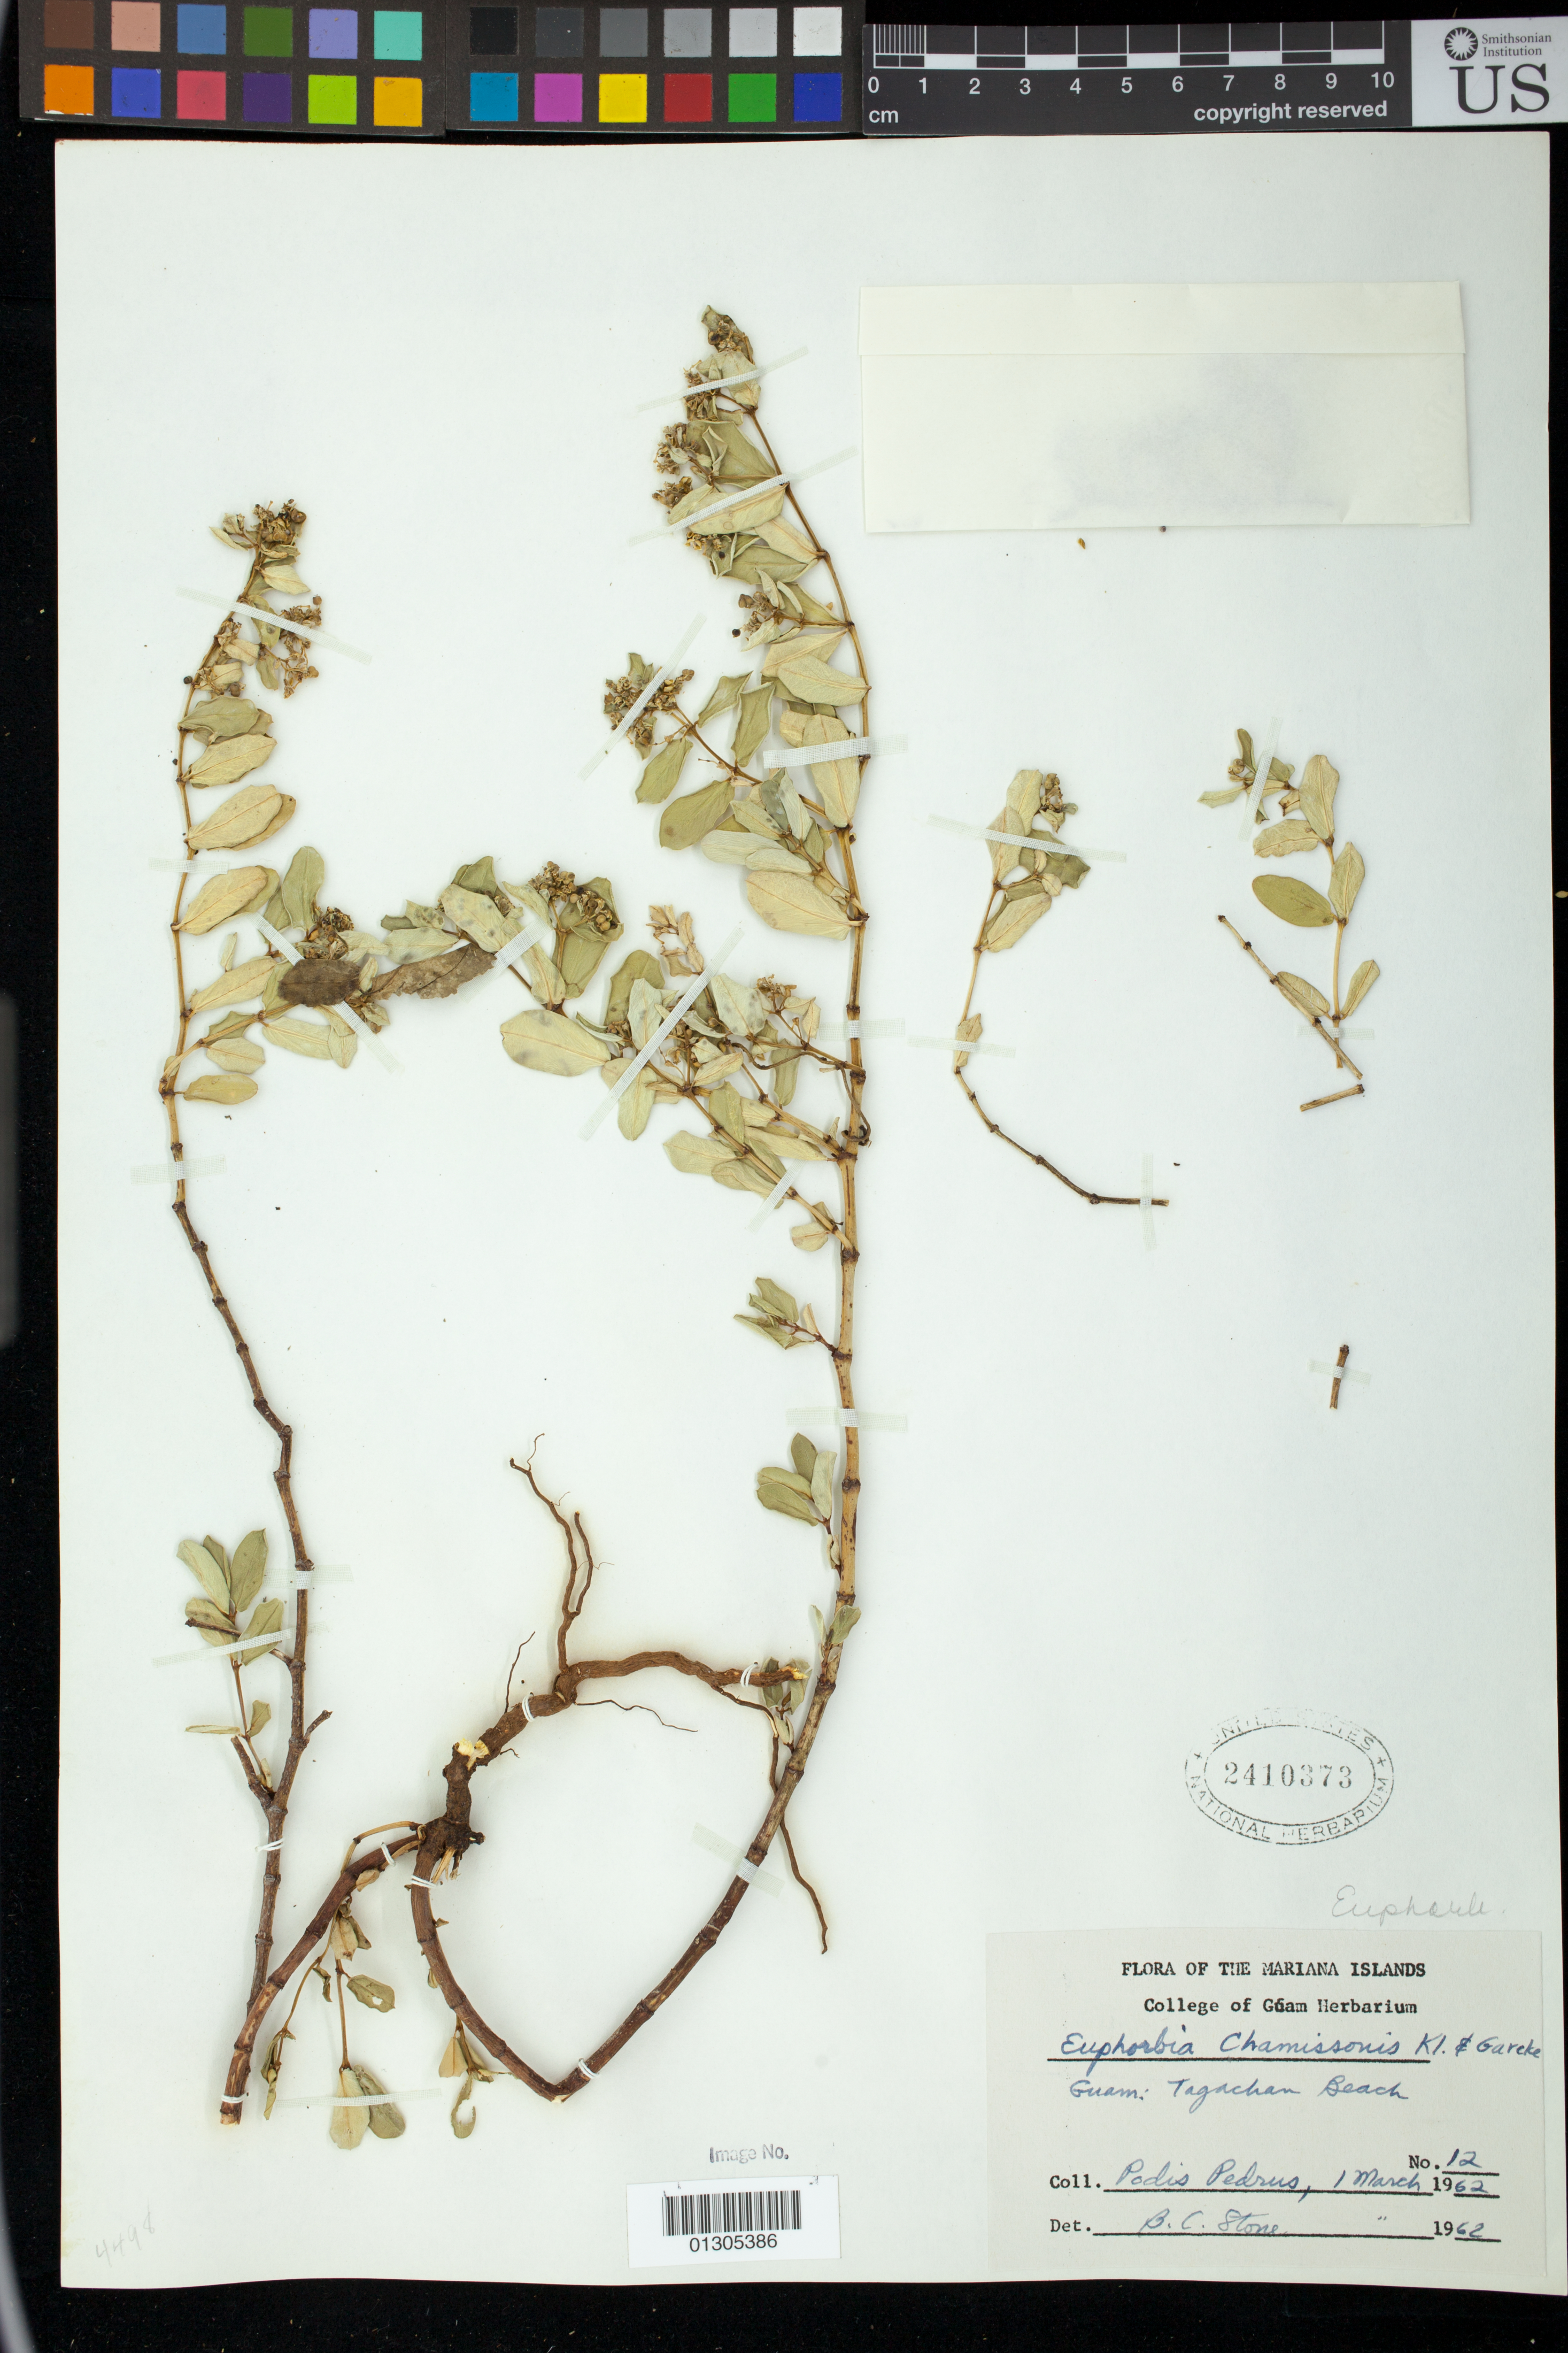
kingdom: Plantae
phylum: Tracheophyta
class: Magnoliopsida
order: Malpighiales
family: Euphorbiaceae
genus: Euphorbia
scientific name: Euphorbia chamissonis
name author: (Klotzsch ex Klotzsch & Garcke) Boiss.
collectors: P. Pedrus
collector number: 12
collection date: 1962-03-01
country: Guam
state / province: Yona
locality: Tagachan Beach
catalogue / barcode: US 2410373